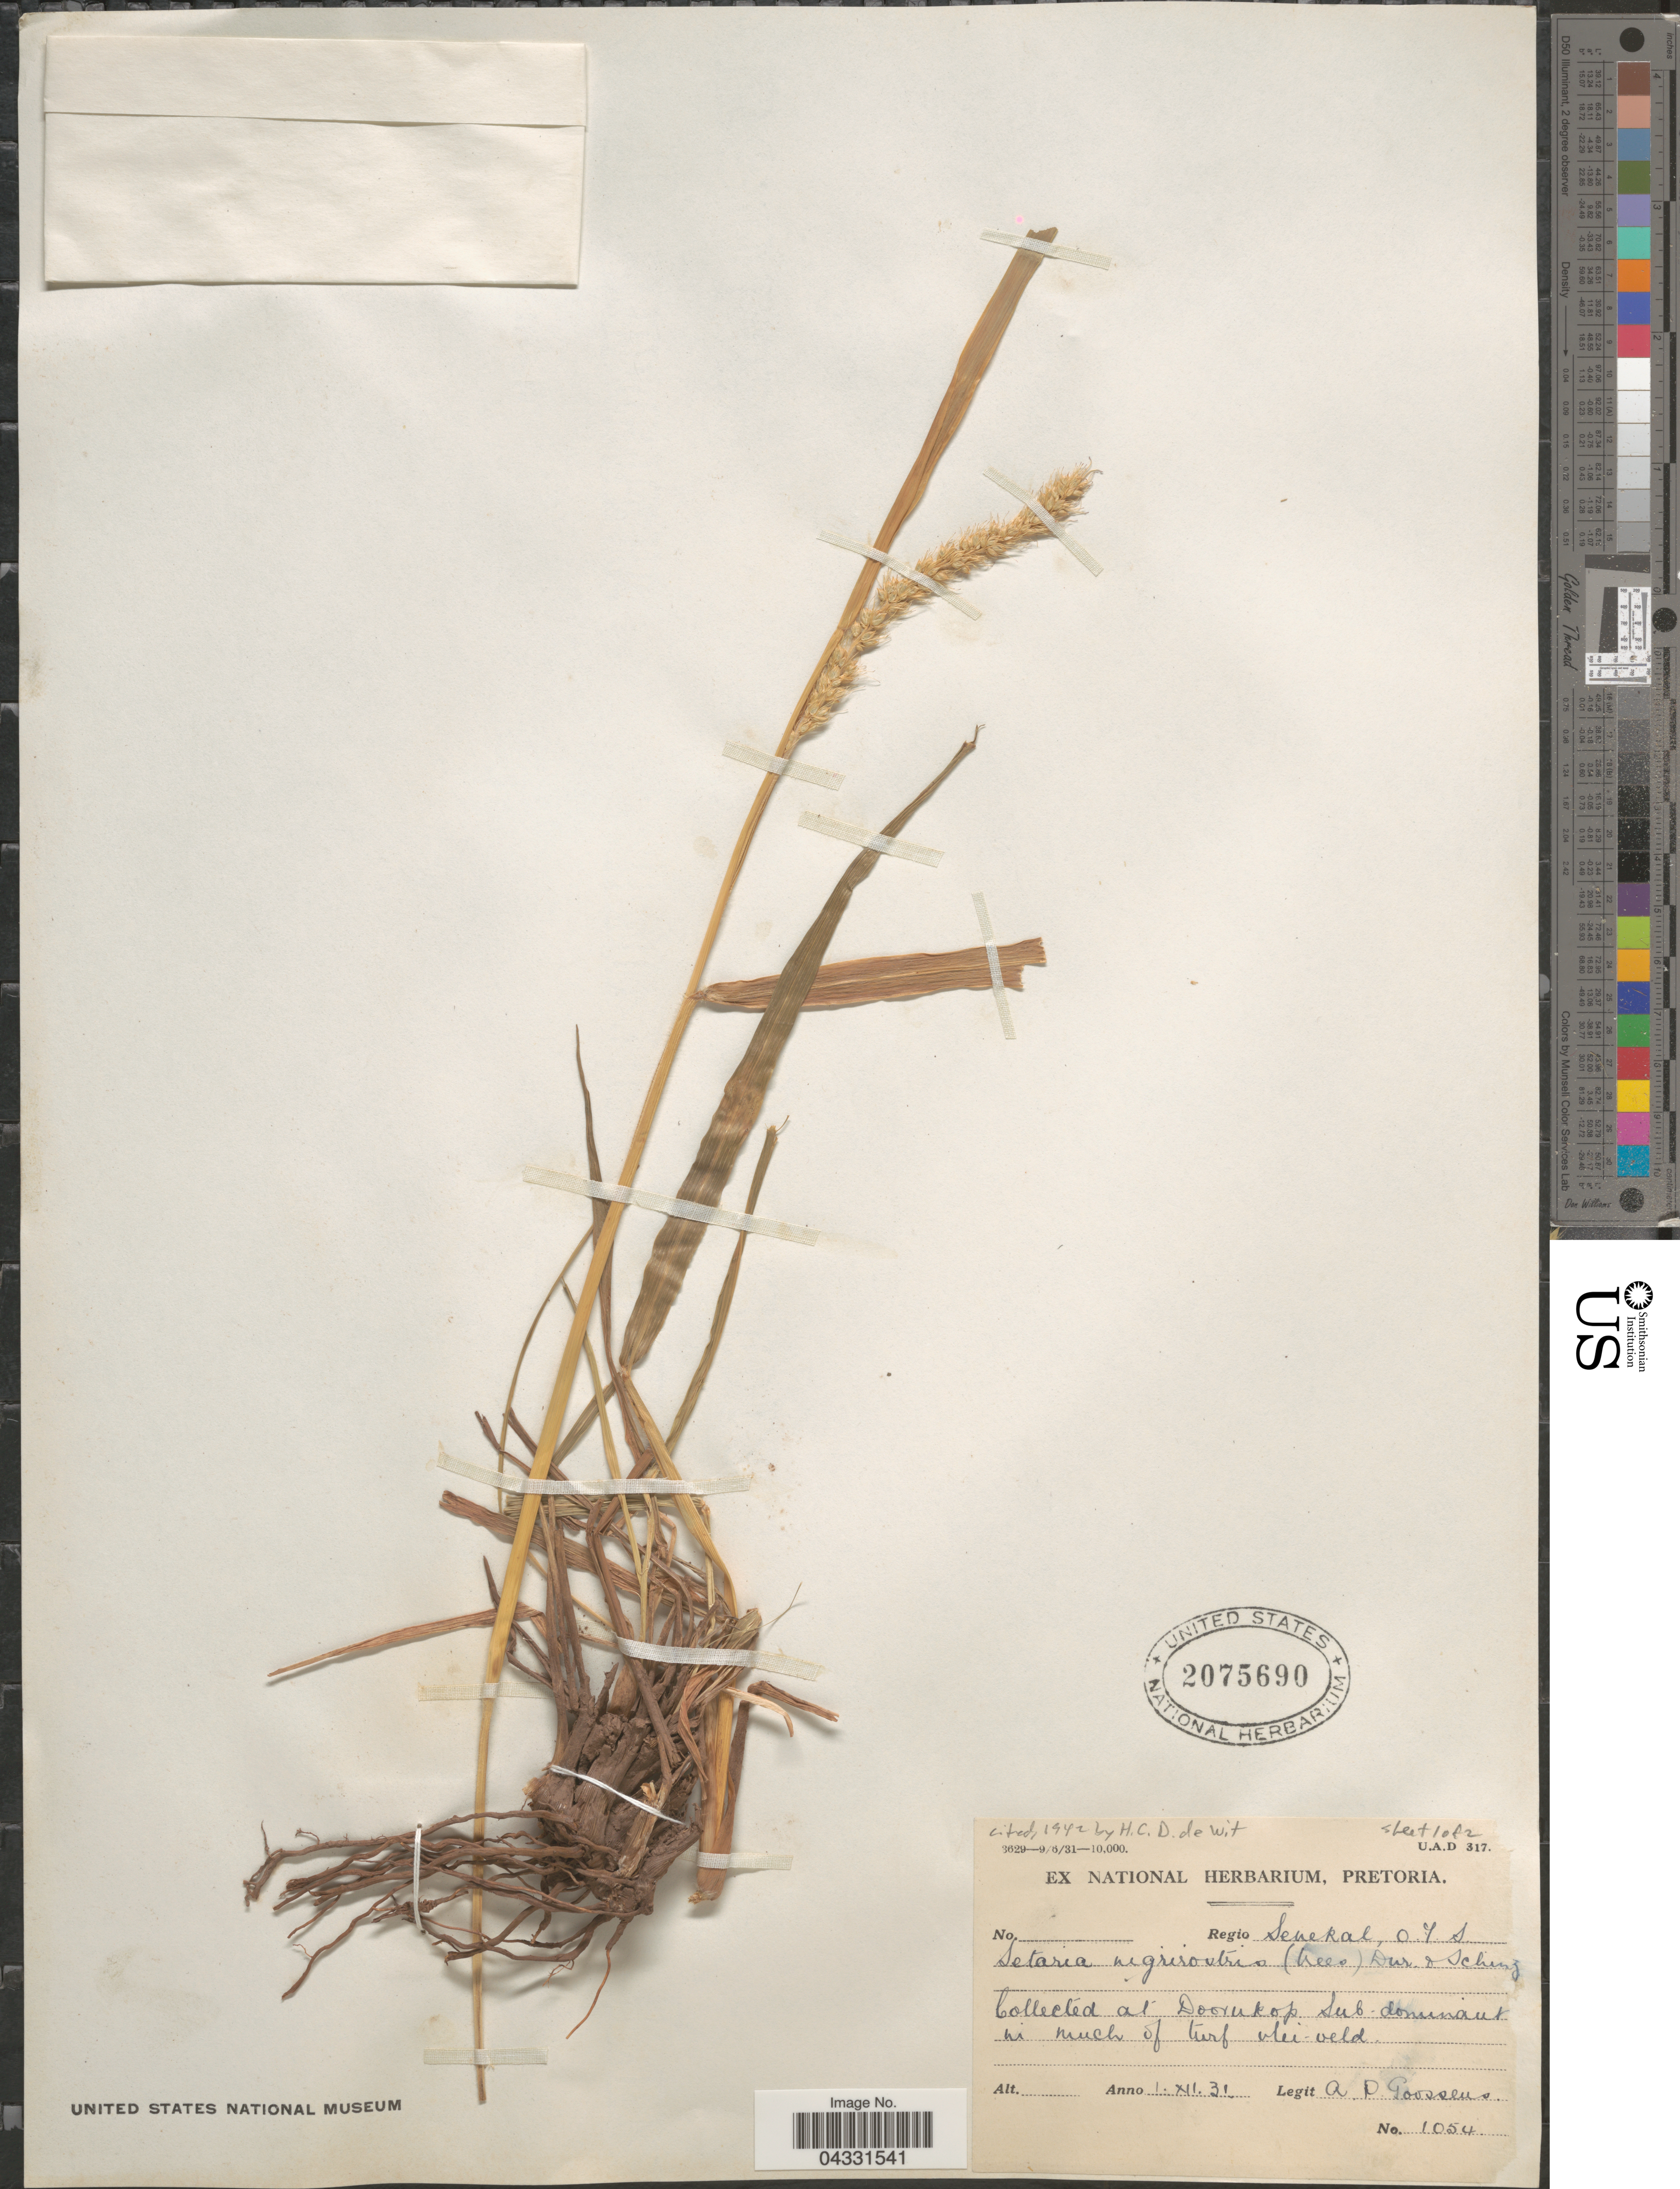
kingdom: Plantae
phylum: Tracheophyta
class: Liliopsida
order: Poales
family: Poaceae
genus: Setaria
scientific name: Setaria nigrirostris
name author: (Nees) Durand & Schinz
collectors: A. P. G. Goossens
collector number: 1054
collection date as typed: Transcribed d/m/y: 1/12/31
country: South Africa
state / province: Free State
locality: Regio Senekal, O. F. S. At Doornkop. Sub. dominant in much of turf vlei-veld.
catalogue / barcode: US 2075690